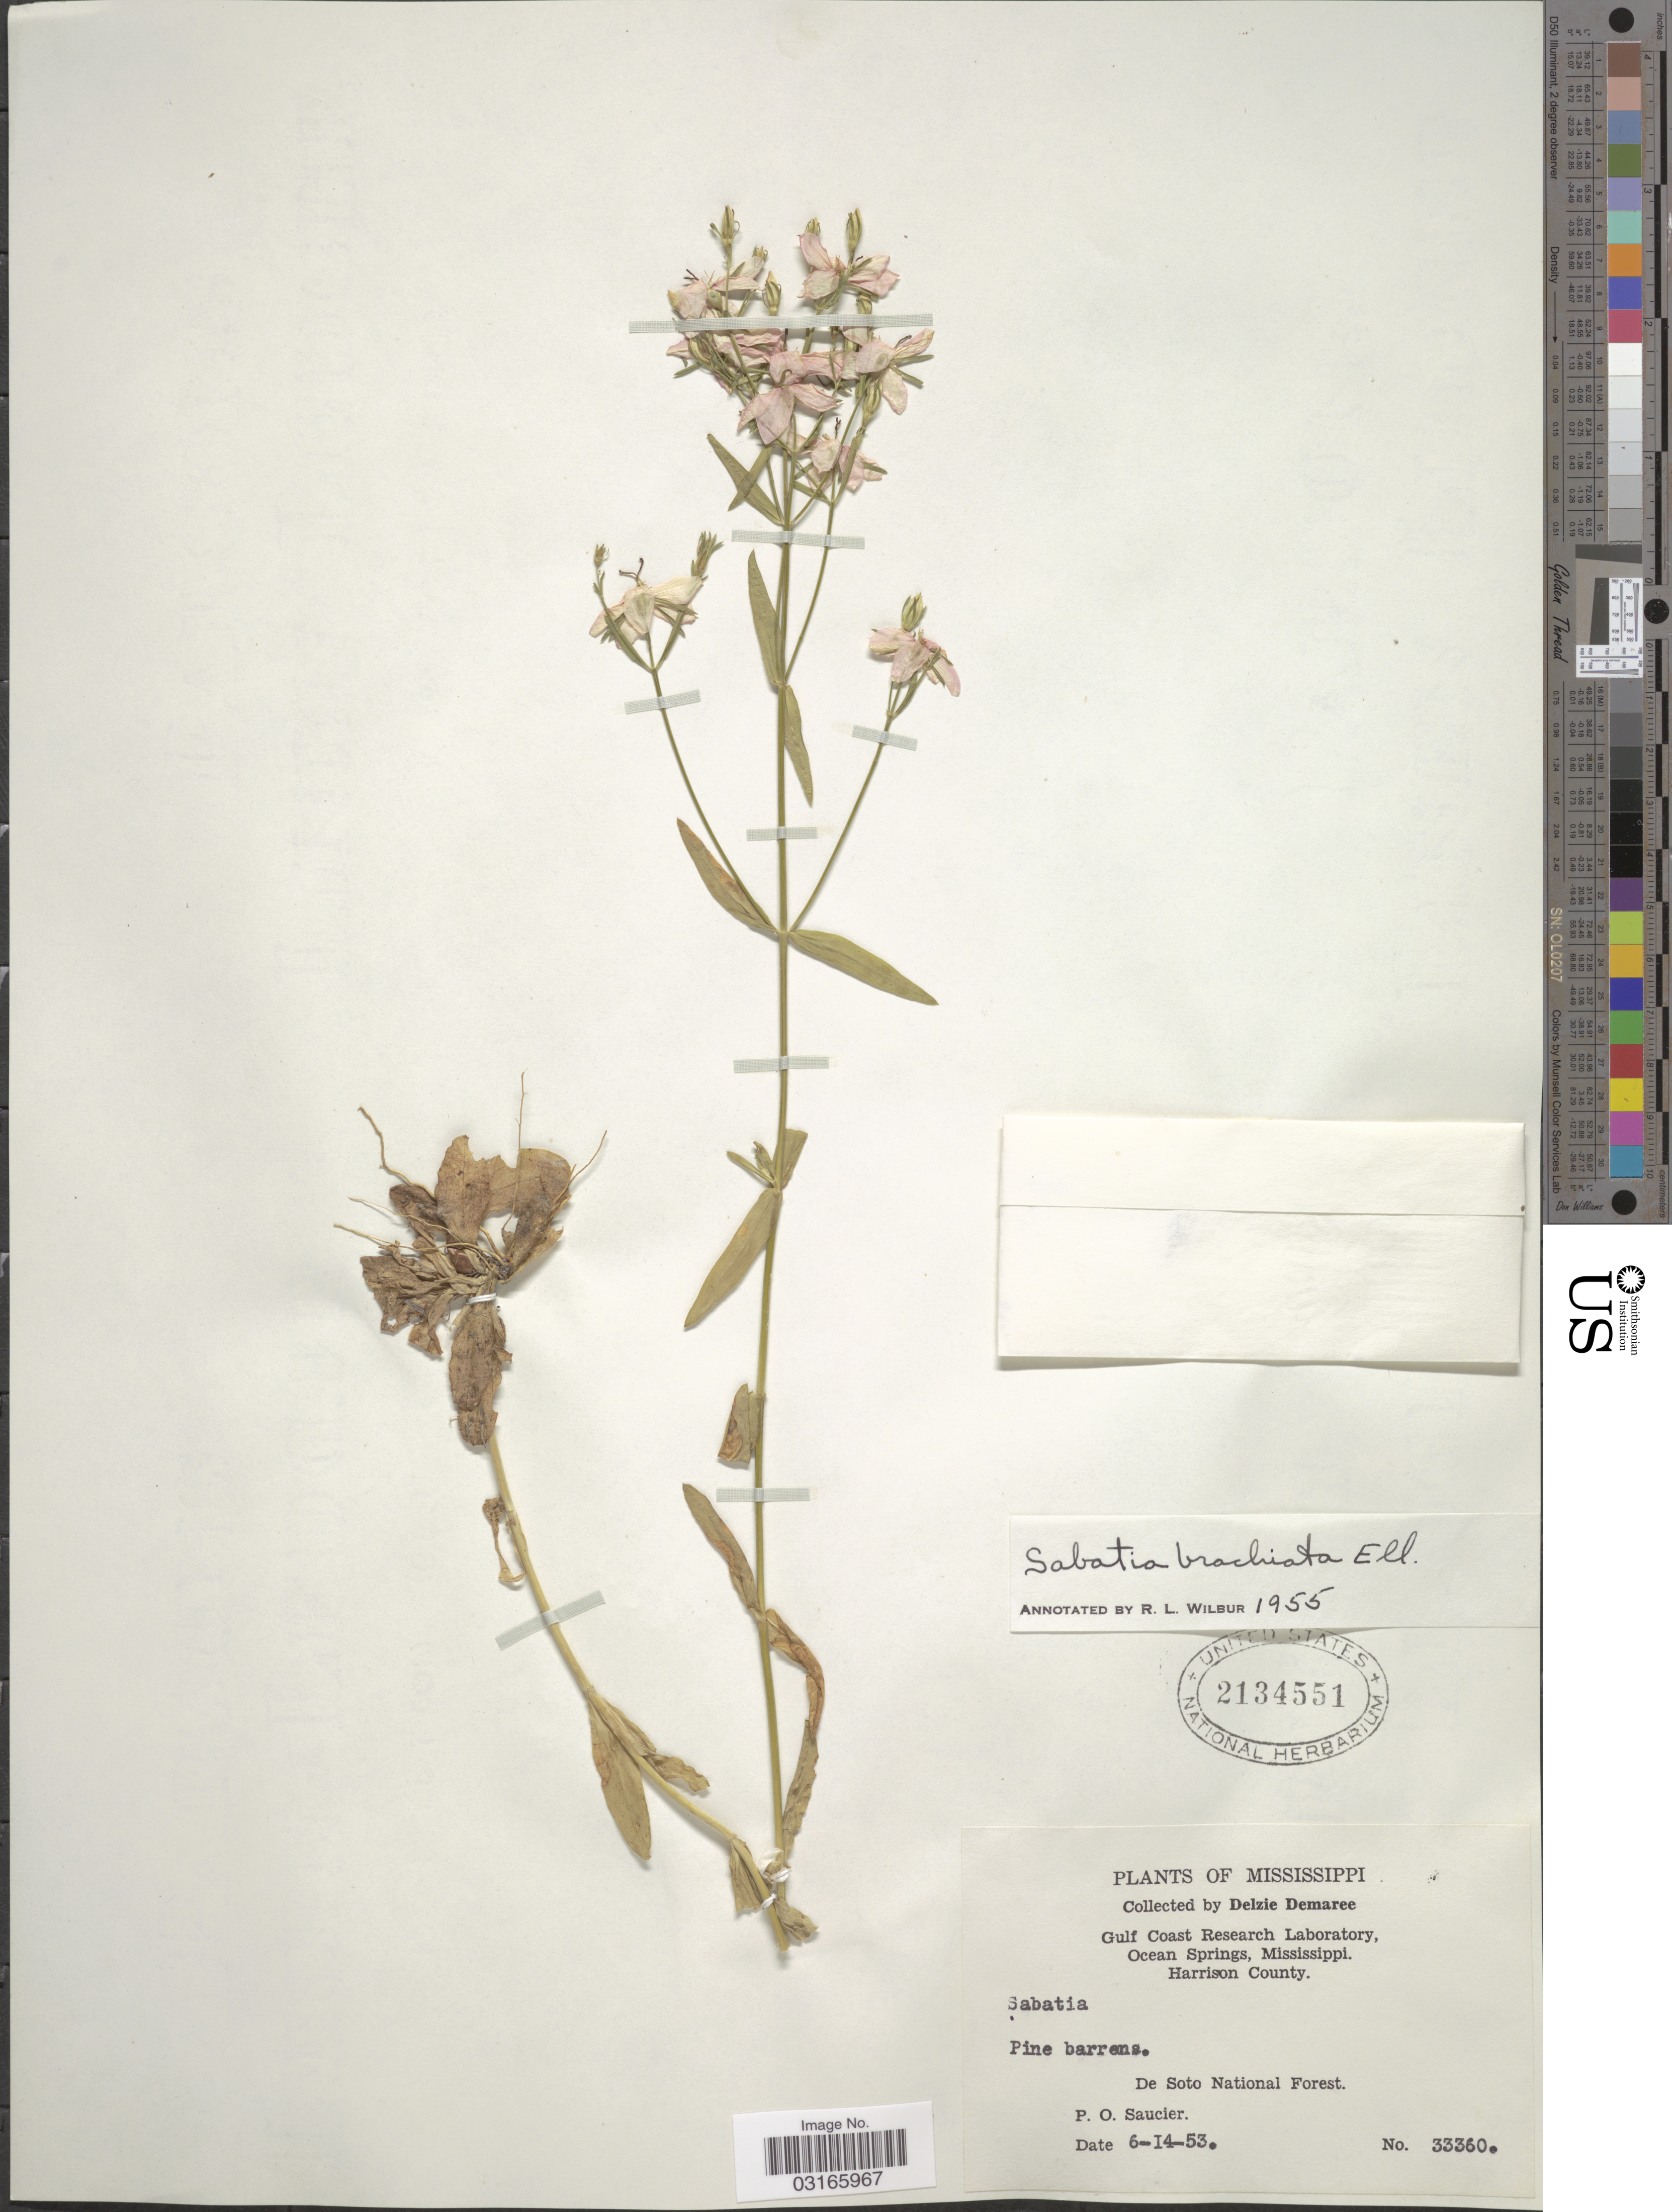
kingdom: Plantae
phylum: Tracheophyta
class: Magnoliopsida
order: Gentianales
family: Gentianaceae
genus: Sabatia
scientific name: Sabatia brachiata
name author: Elliott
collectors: D. Demaree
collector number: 33360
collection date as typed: Transcribed d/m/y: 14/6/53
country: United States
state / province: Mississippi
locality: Harrison County, De Soto National Forest, P. O. Saucier.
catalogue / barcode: US 2134551